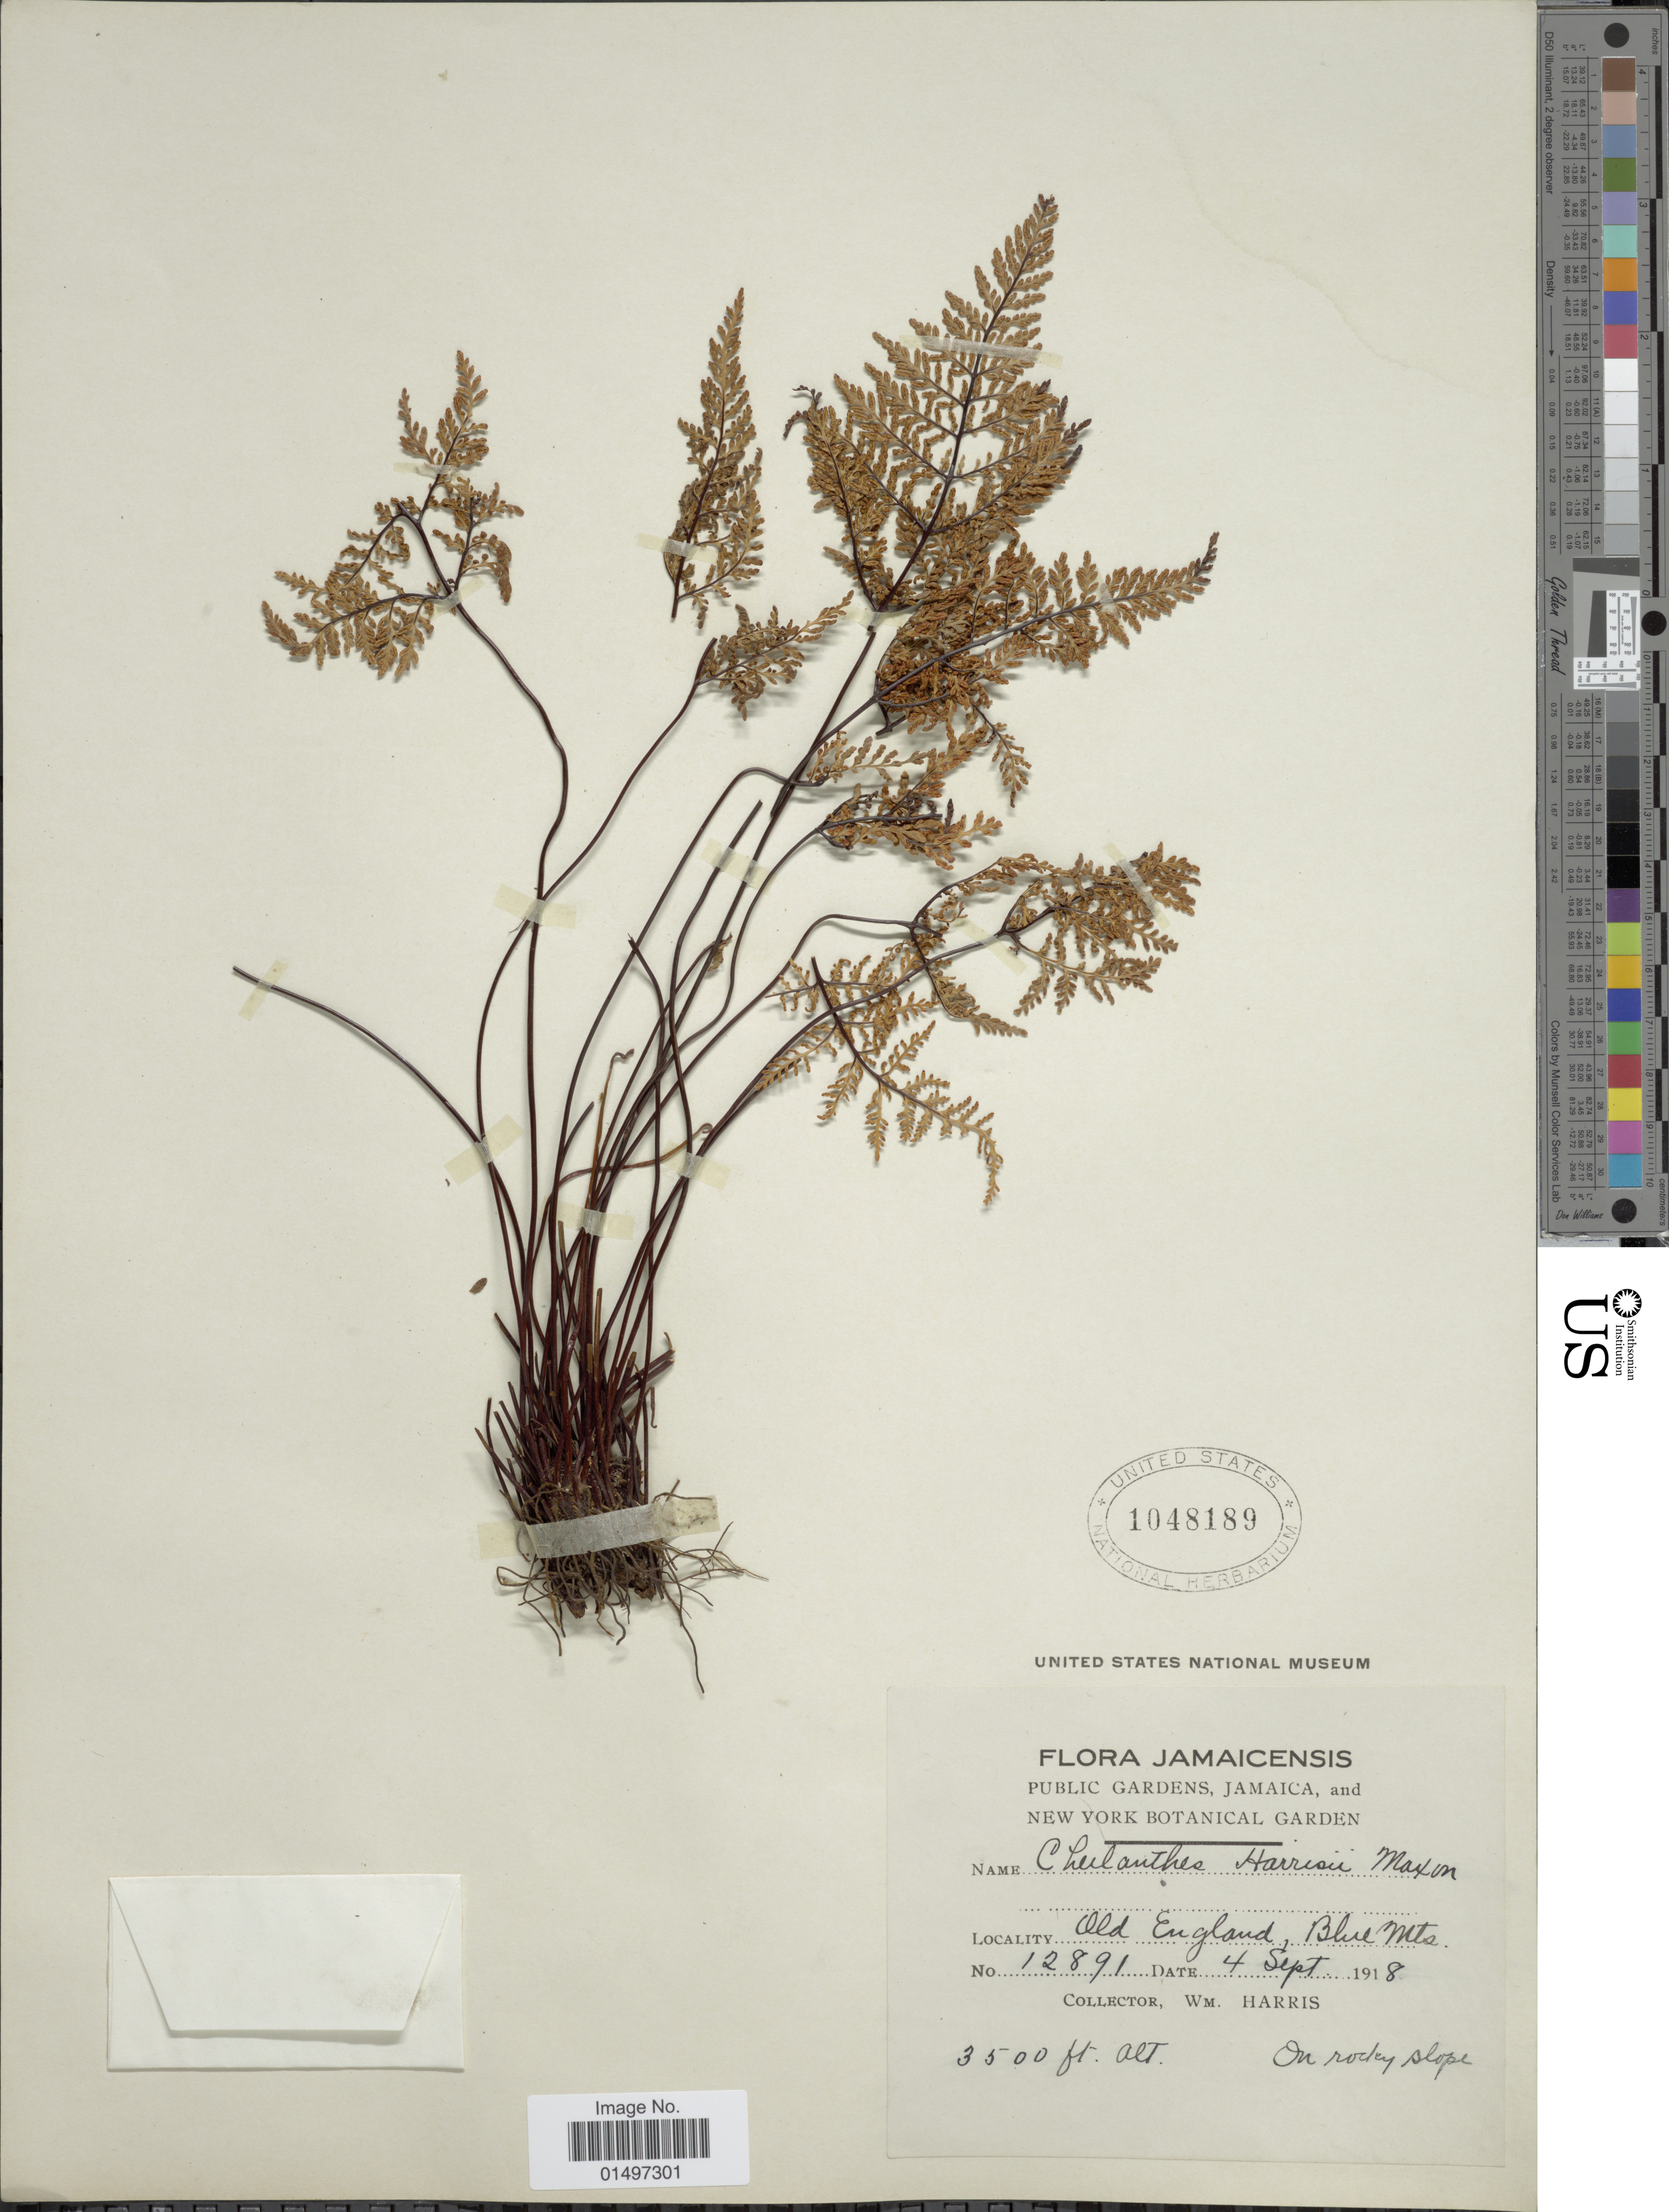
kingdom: Plantae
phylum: Tracheophyta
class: Polypodiopsida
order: Polypodiales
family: Pteridaceae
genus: Gaga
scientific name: Gaga harrisii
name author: (Maxon) Fay W. Li & Windham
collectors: W. Harris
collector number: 12891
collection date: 1918-09-04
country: Jamaica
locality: Jamaicensis. Old England, Blue Mts.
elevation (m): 1067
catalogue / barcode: US 1048189